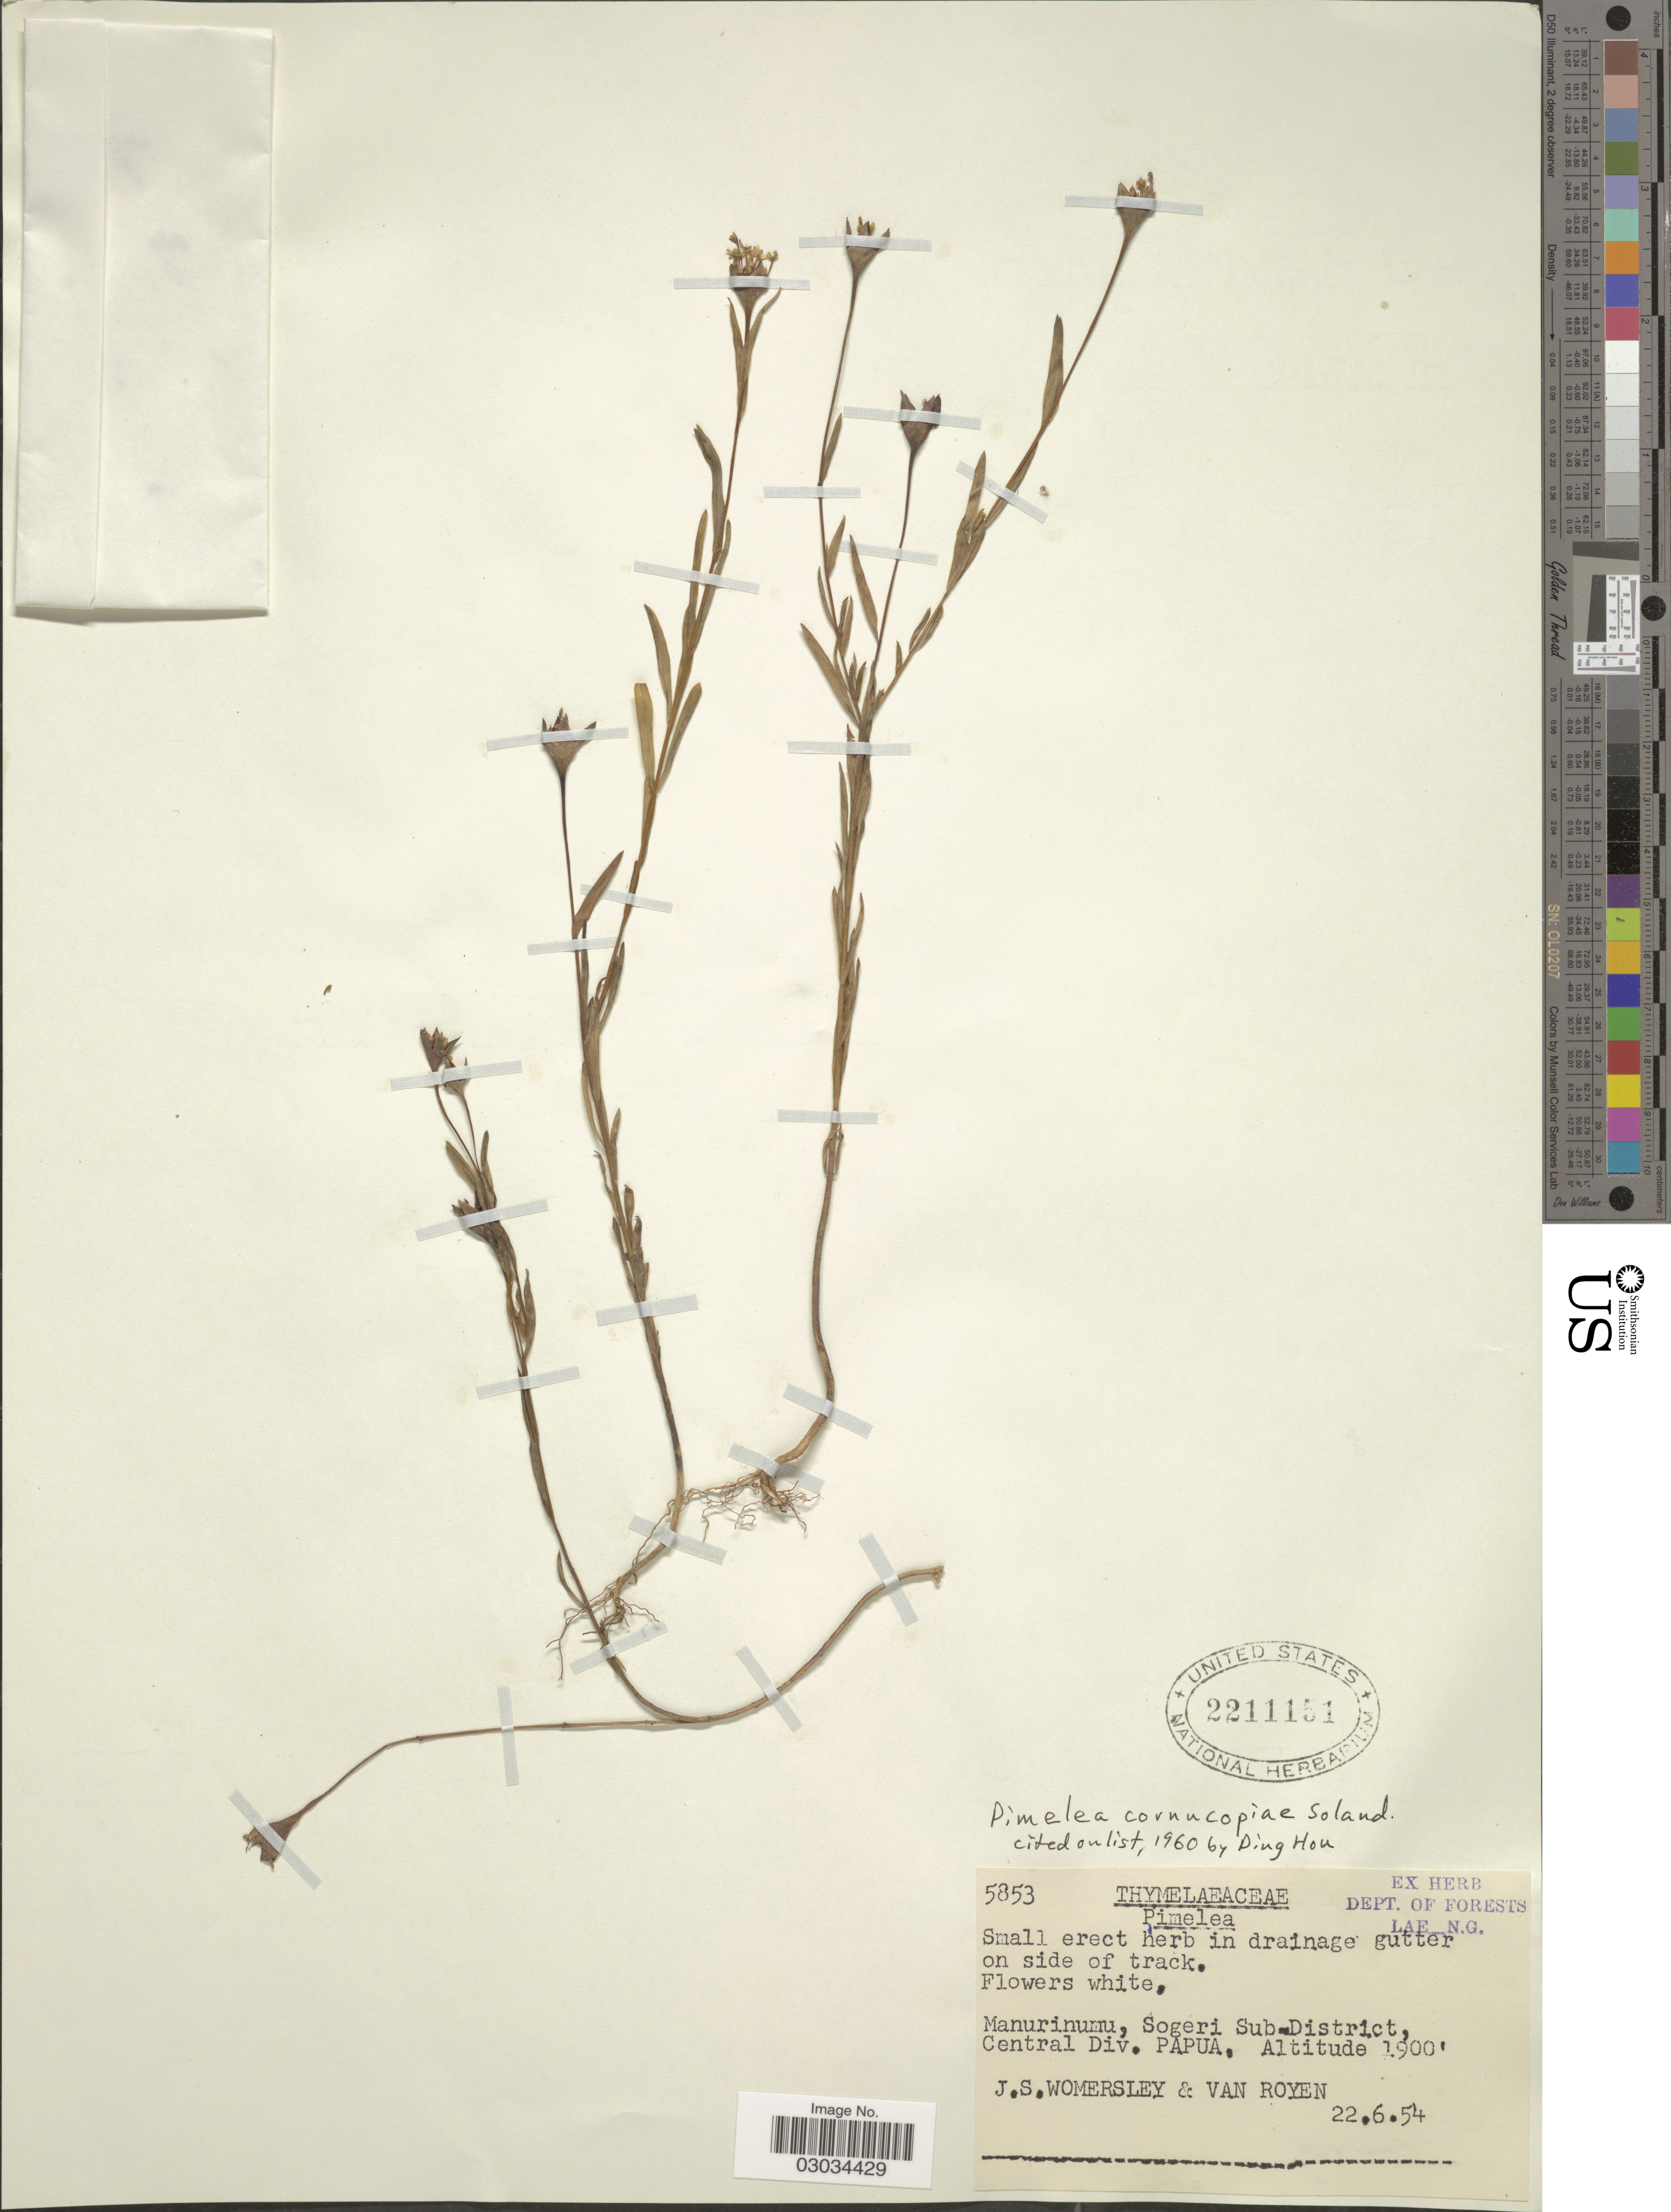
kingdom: Plantae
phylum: Tracheophyta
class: Magnoliopsida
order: Malvales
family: Thymelaeaceae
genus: Pimelea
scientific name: Pimelea cornucopiae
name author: Vahl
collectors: J. S. Womersley & -. Royen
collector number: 5853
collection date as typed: Transcribed d/m/y: 22/6/54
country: Papua New Guinea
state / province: Central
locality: Manurinumu, Sogeri Sub-District, Central Div. Papua.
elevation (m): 579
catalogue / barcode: US 2211151